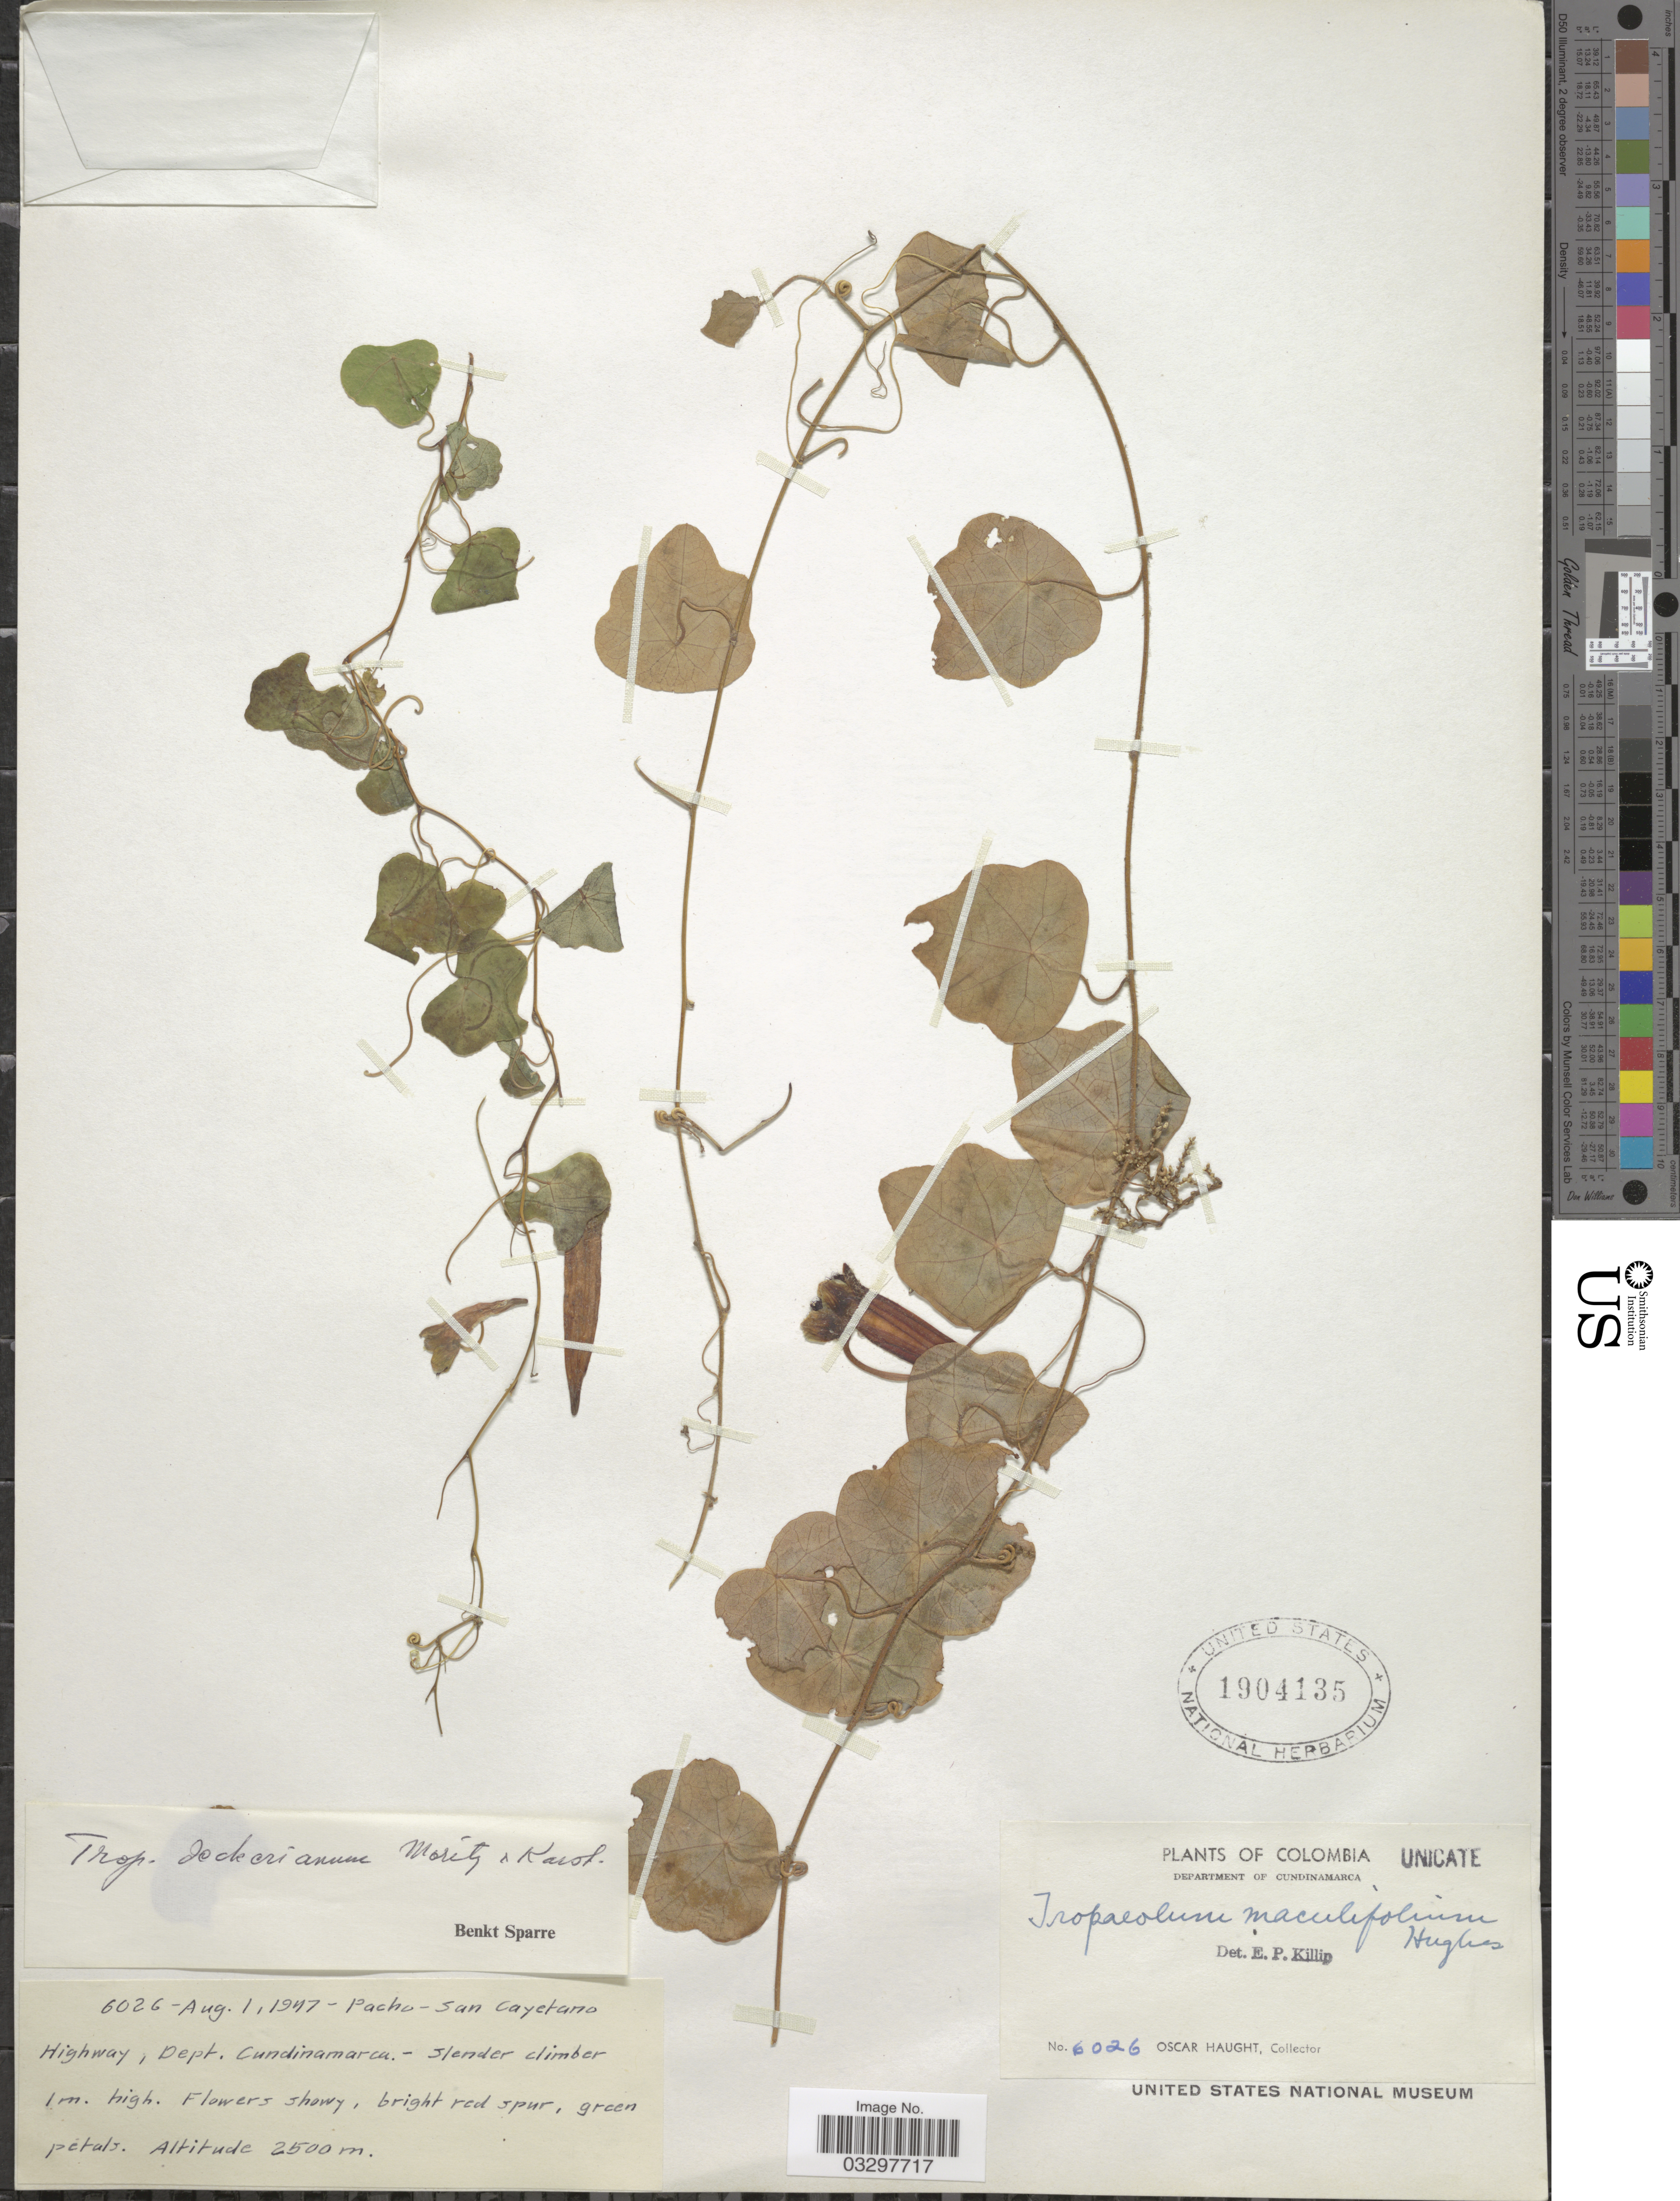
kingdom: Plantae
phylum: Tracheophyta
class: Magnoliopsida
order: Brassicales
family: Tropaeolaceae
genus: Tropaeolum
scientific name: Tropaeolum deckerianum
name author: Moritz & H. Karst.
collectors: O. L. Haught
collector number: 6026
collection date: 1947-08-01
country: Colombia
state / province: Cundinamarca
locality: Department of Cundinamarca. San Cayetamo Highway.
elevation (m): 2500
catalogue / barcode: US 1904135